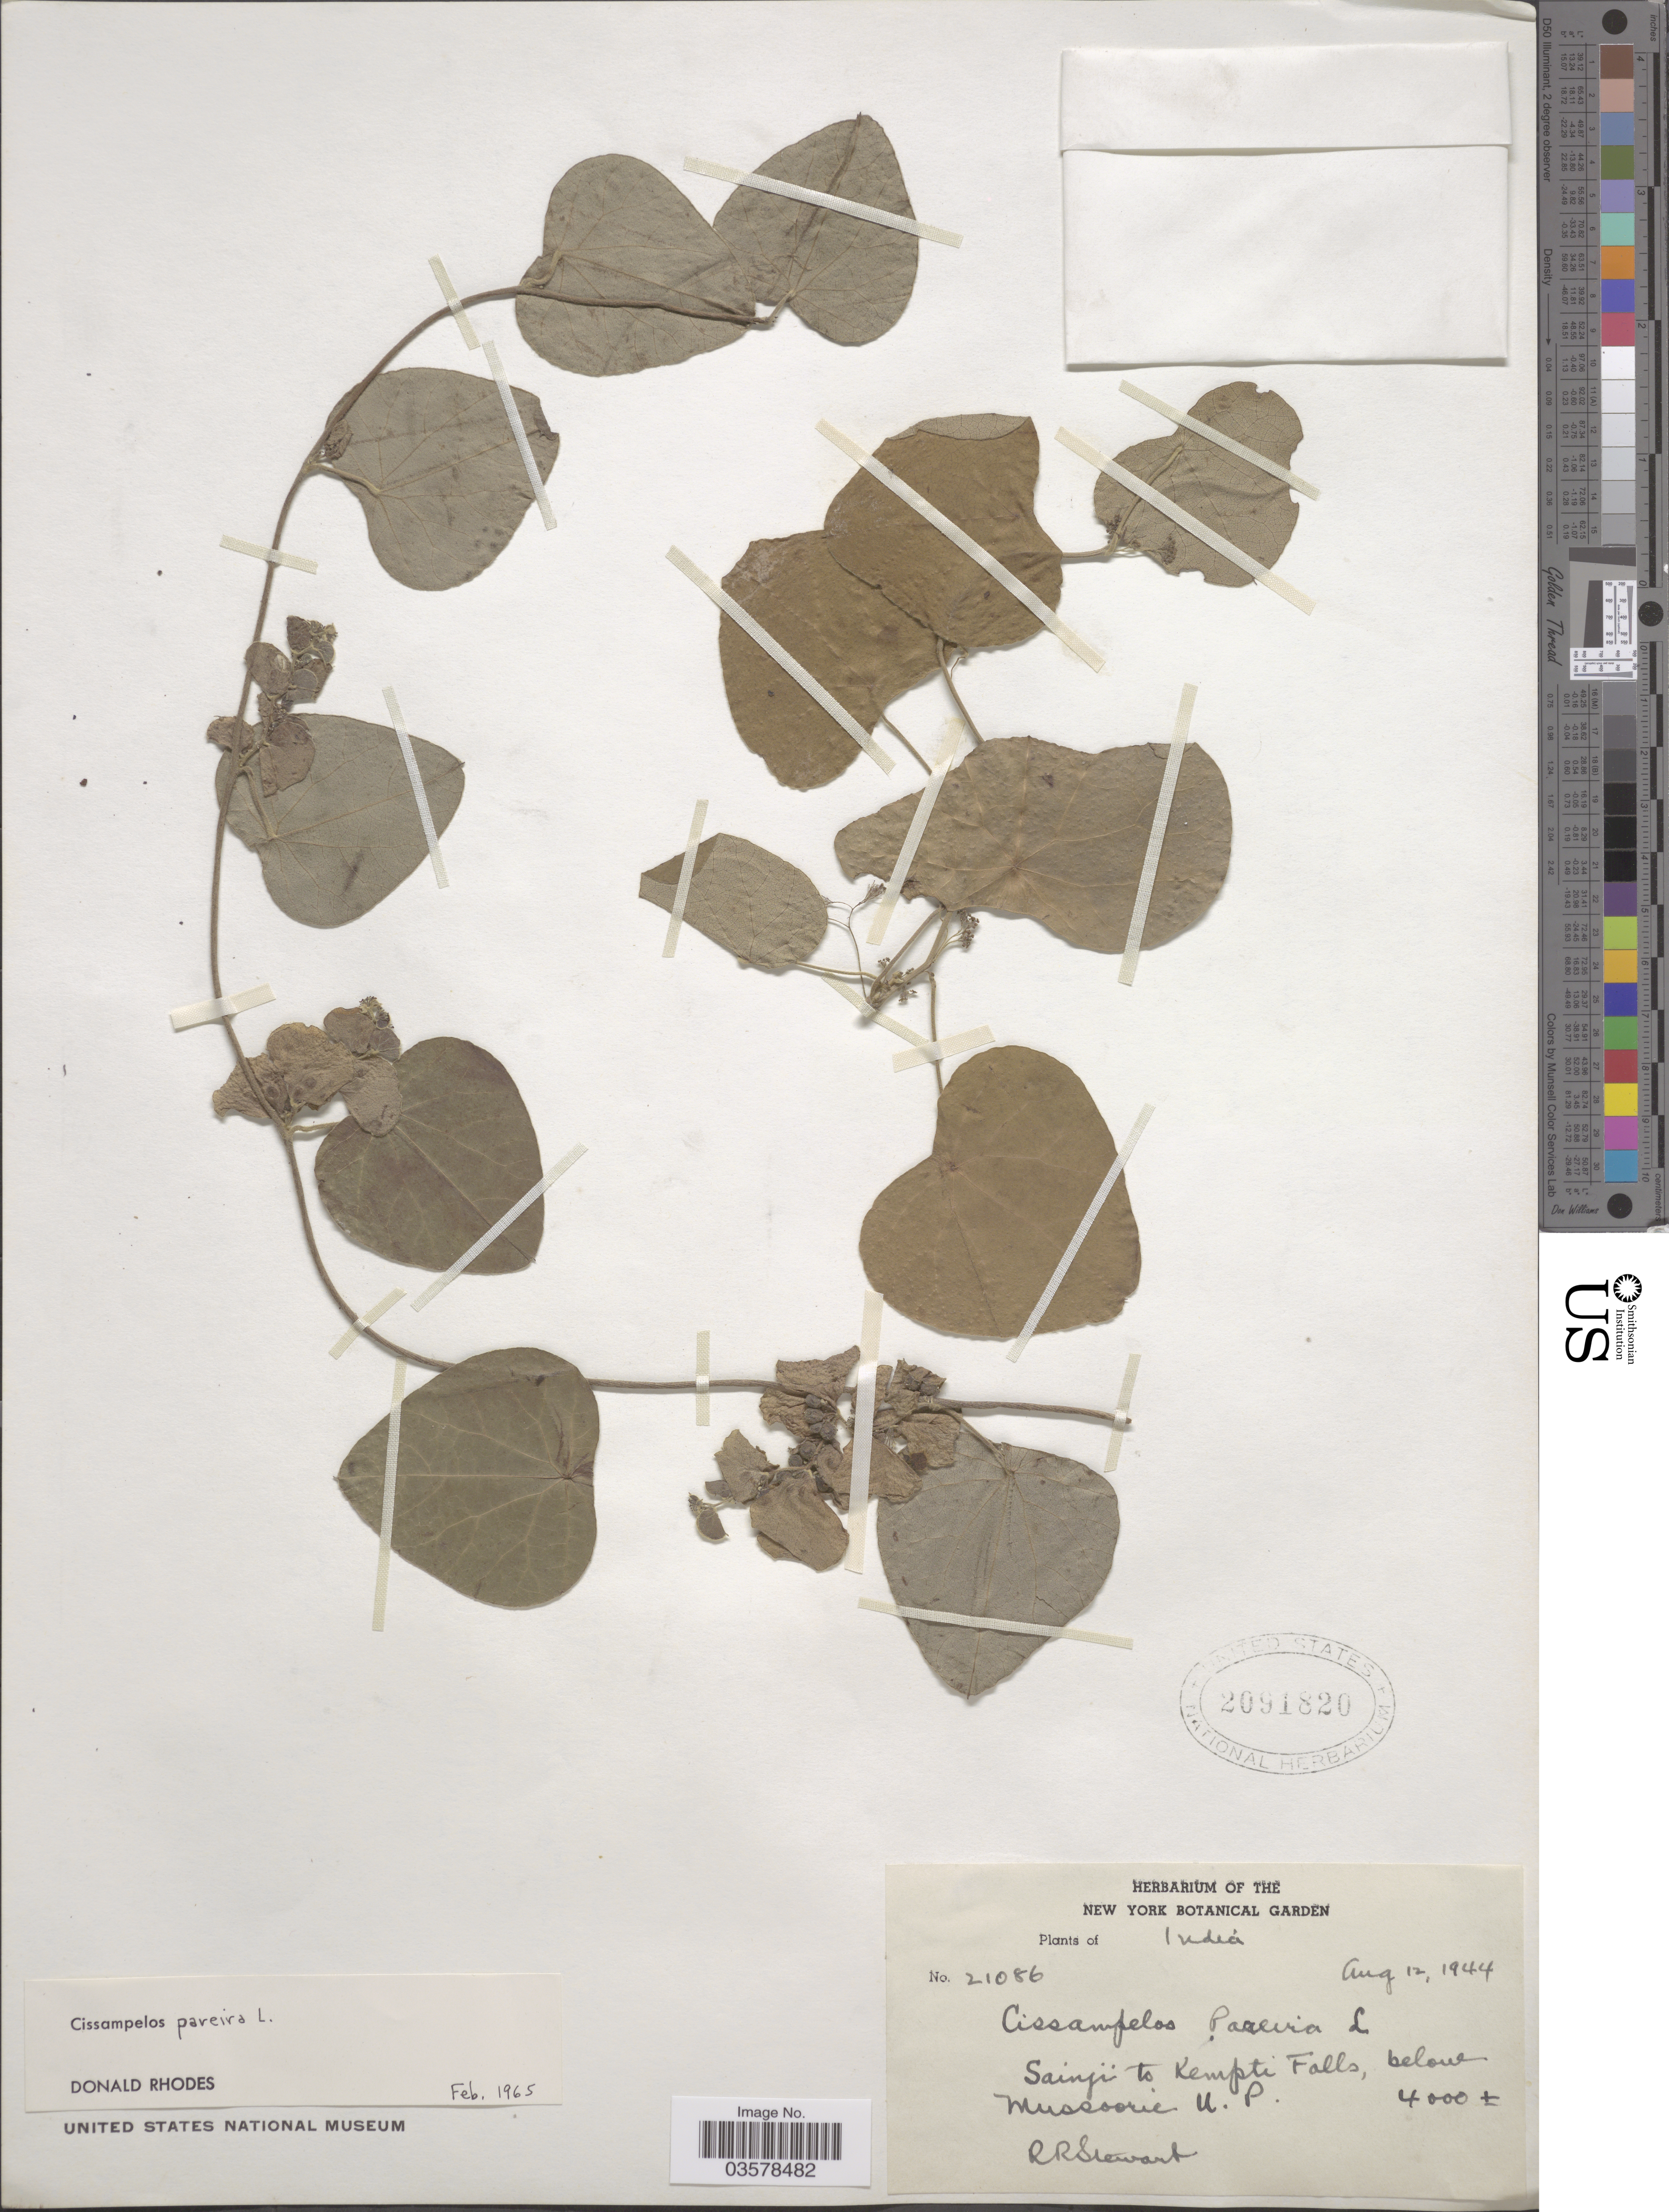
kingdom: Plantae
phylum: Tracheophyta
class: Magnoliopsida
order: Ranunculales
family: Menispermaceae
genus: Cissampelos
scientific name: Cissampelos pareira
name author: L.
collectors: R. Stewart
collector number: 21086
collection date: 1944-08-12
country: India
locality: Sainji to Kempti Falls, below Mussoorie U.P.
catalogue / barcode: US 2091820